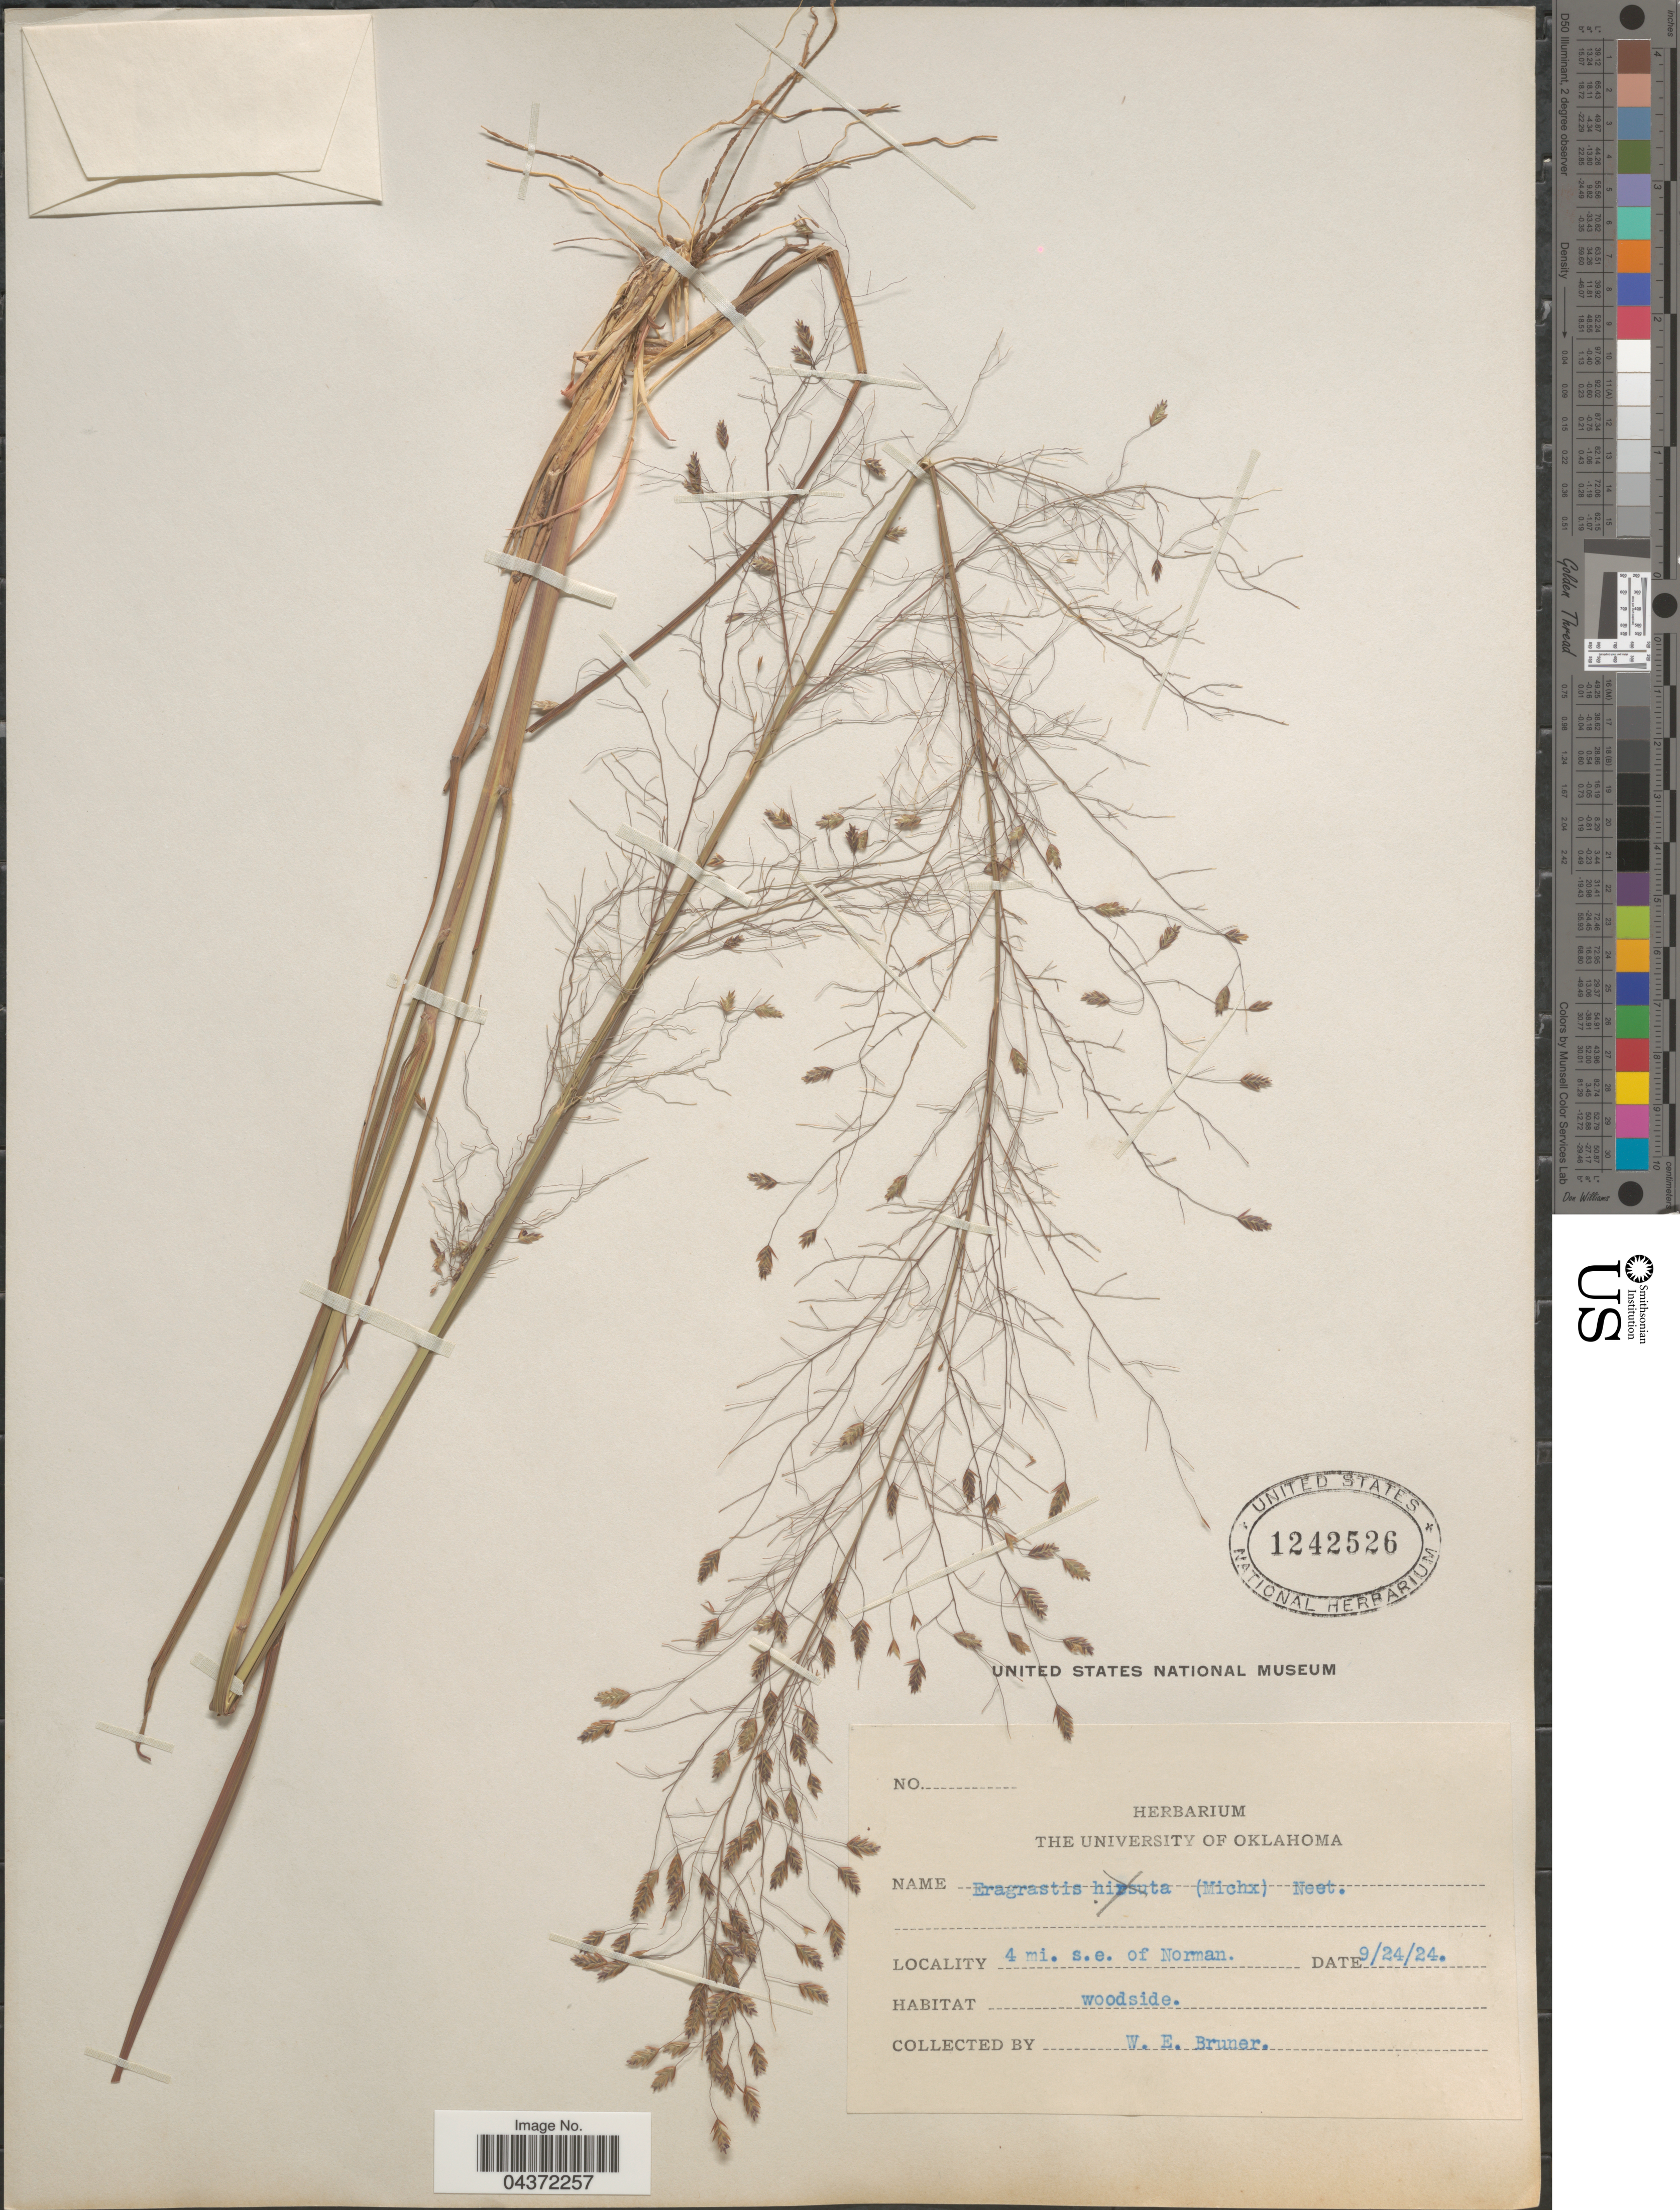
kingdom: Plantae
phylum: Tracheophyta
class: Liliopsida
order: Poales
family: Poaceae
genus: Eragrostis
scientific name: Eragrostis trichodes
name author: (Nutt.) Alph. Wood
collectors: W. Bruner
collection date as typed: Transcribed d/m/y: 24/9/24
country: United States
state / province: Oklahoma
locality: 4 mi. s.e. of Norman.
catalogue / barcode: US 1242526